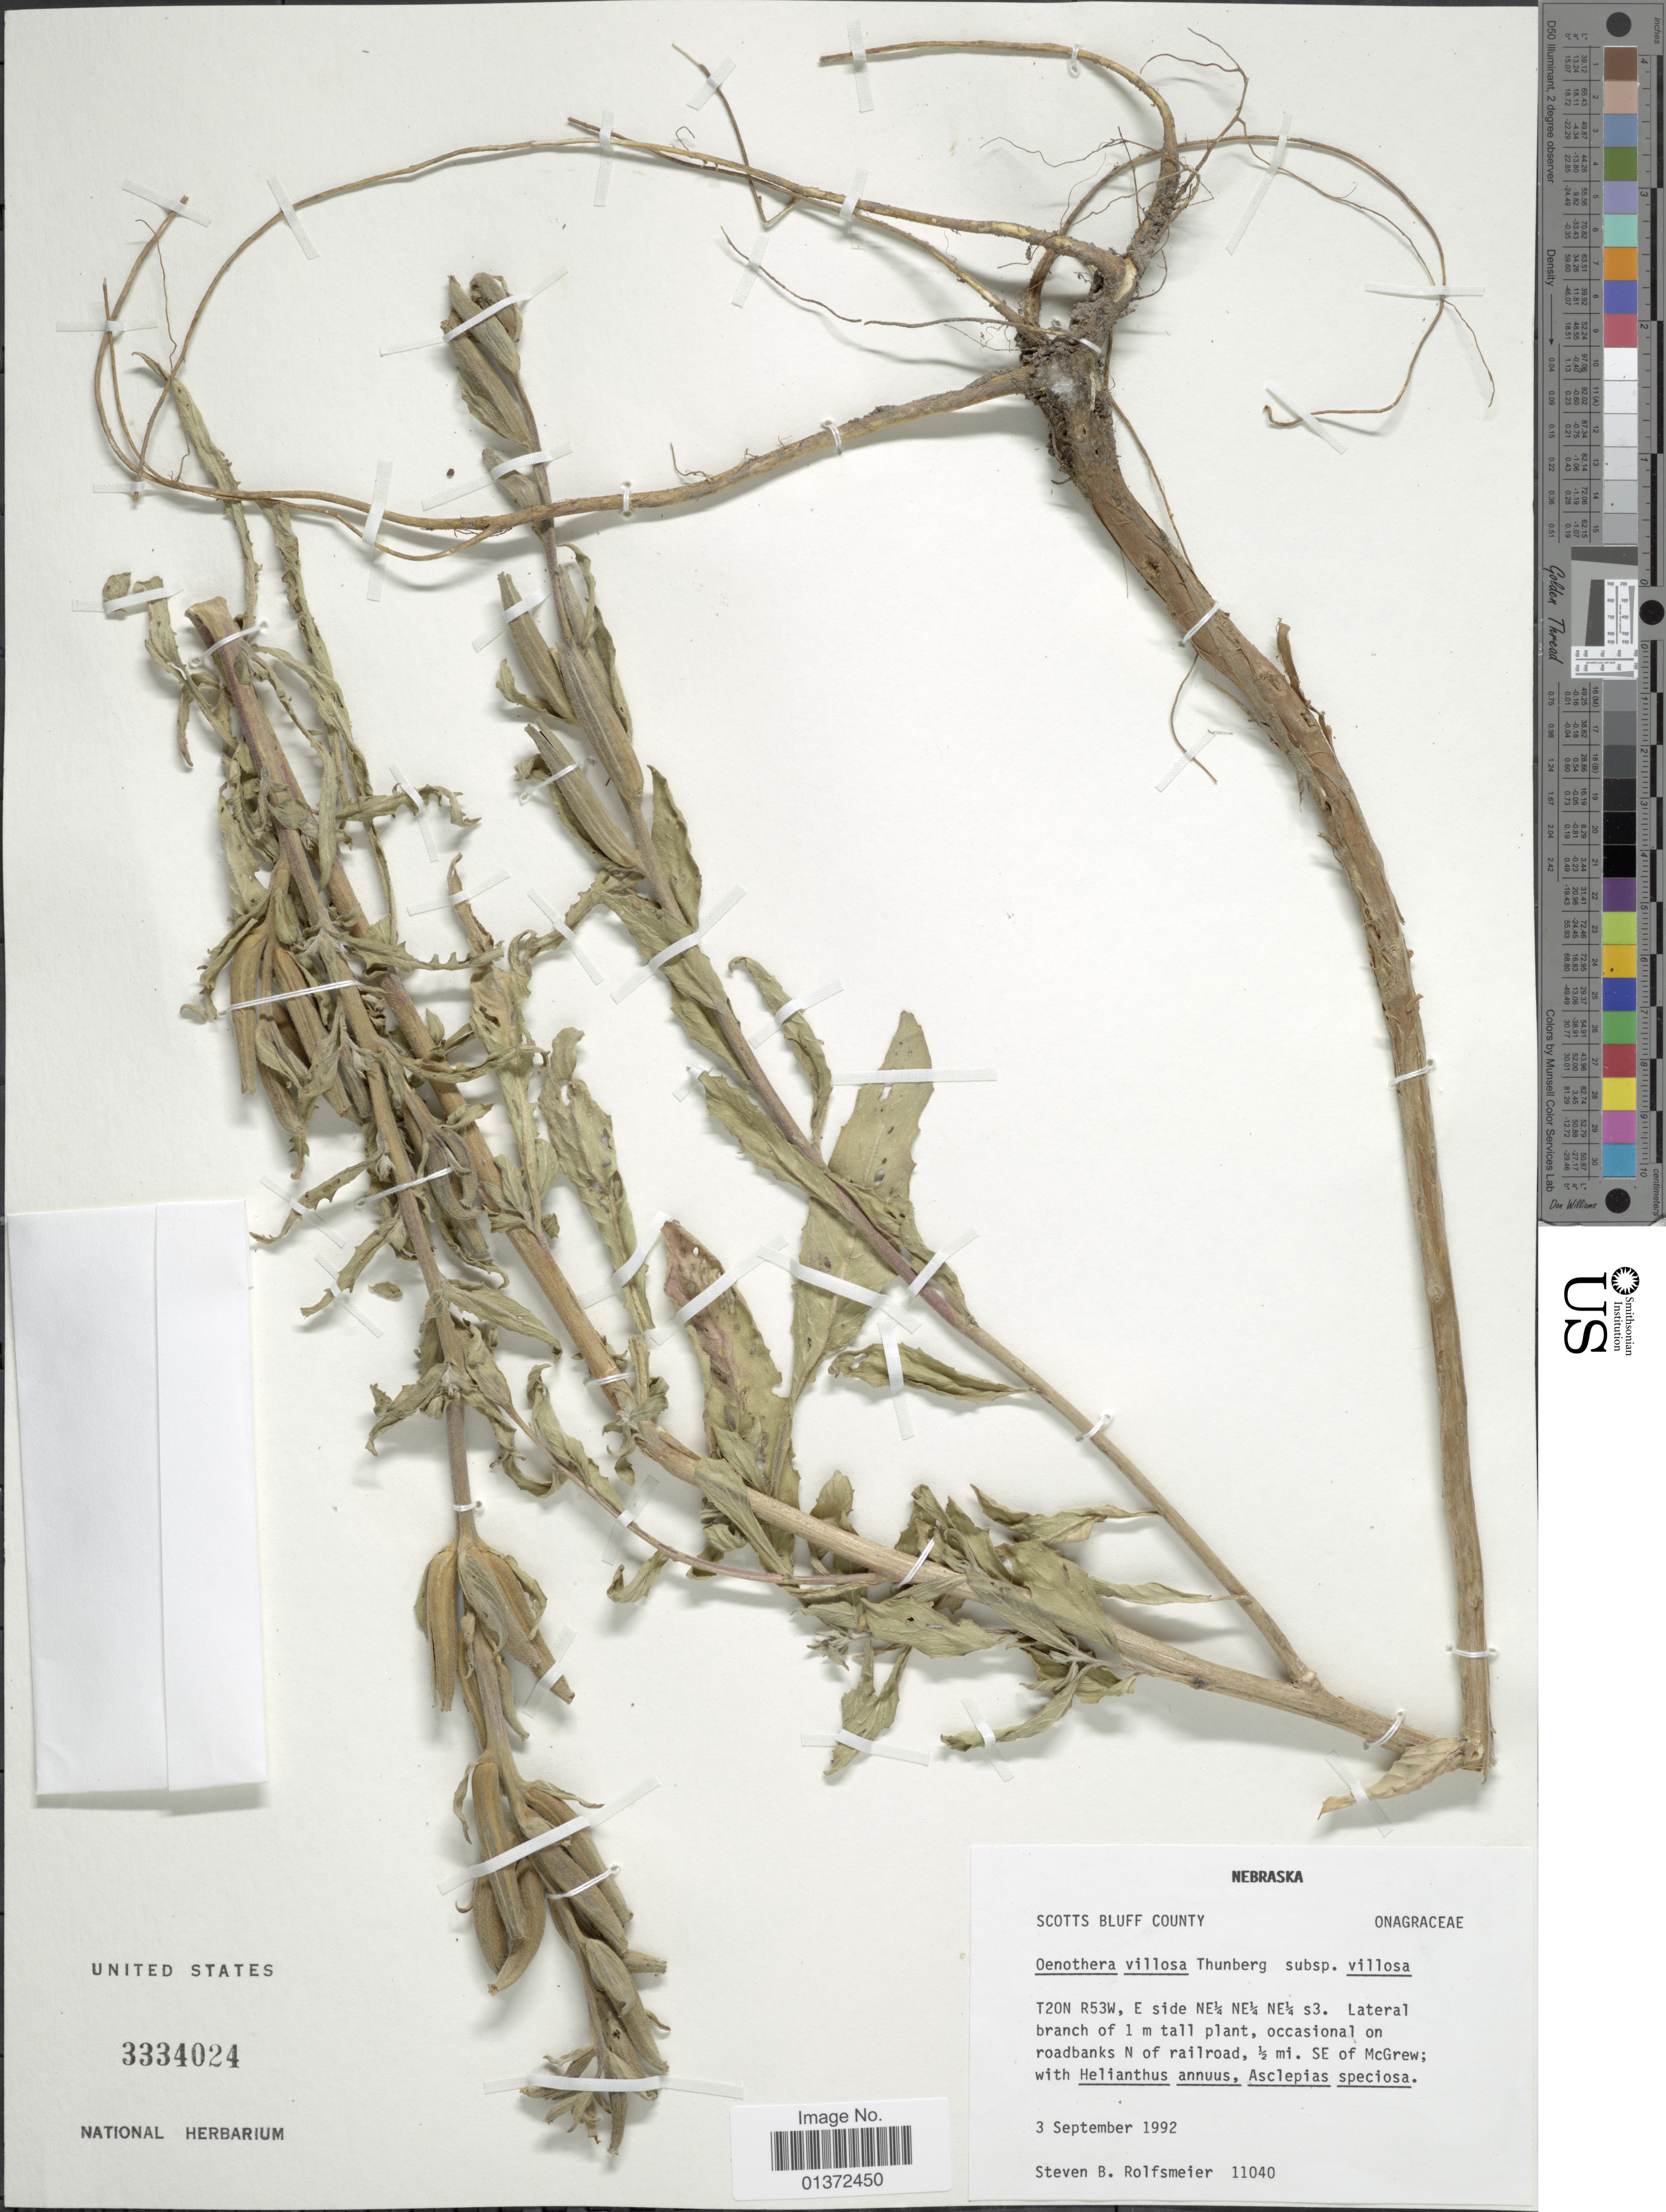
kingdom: Plantae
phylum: Tracheophyta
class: Magnoliopsida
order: Myrtales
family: Onagraceae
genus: Oenothera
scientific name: Oenothera villosa subsp. villosa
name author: Thunb.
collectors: S. Rolfsmeier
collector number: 11040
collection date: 1992-09-03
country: United States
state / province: Nebraska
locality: Scotts Bluff County, T20N R53W, E side NE¼ NE¼ NE¼ s3, on roadbanks N of railroad, ½ mi. SE of McGrew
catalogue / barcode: US 3334024